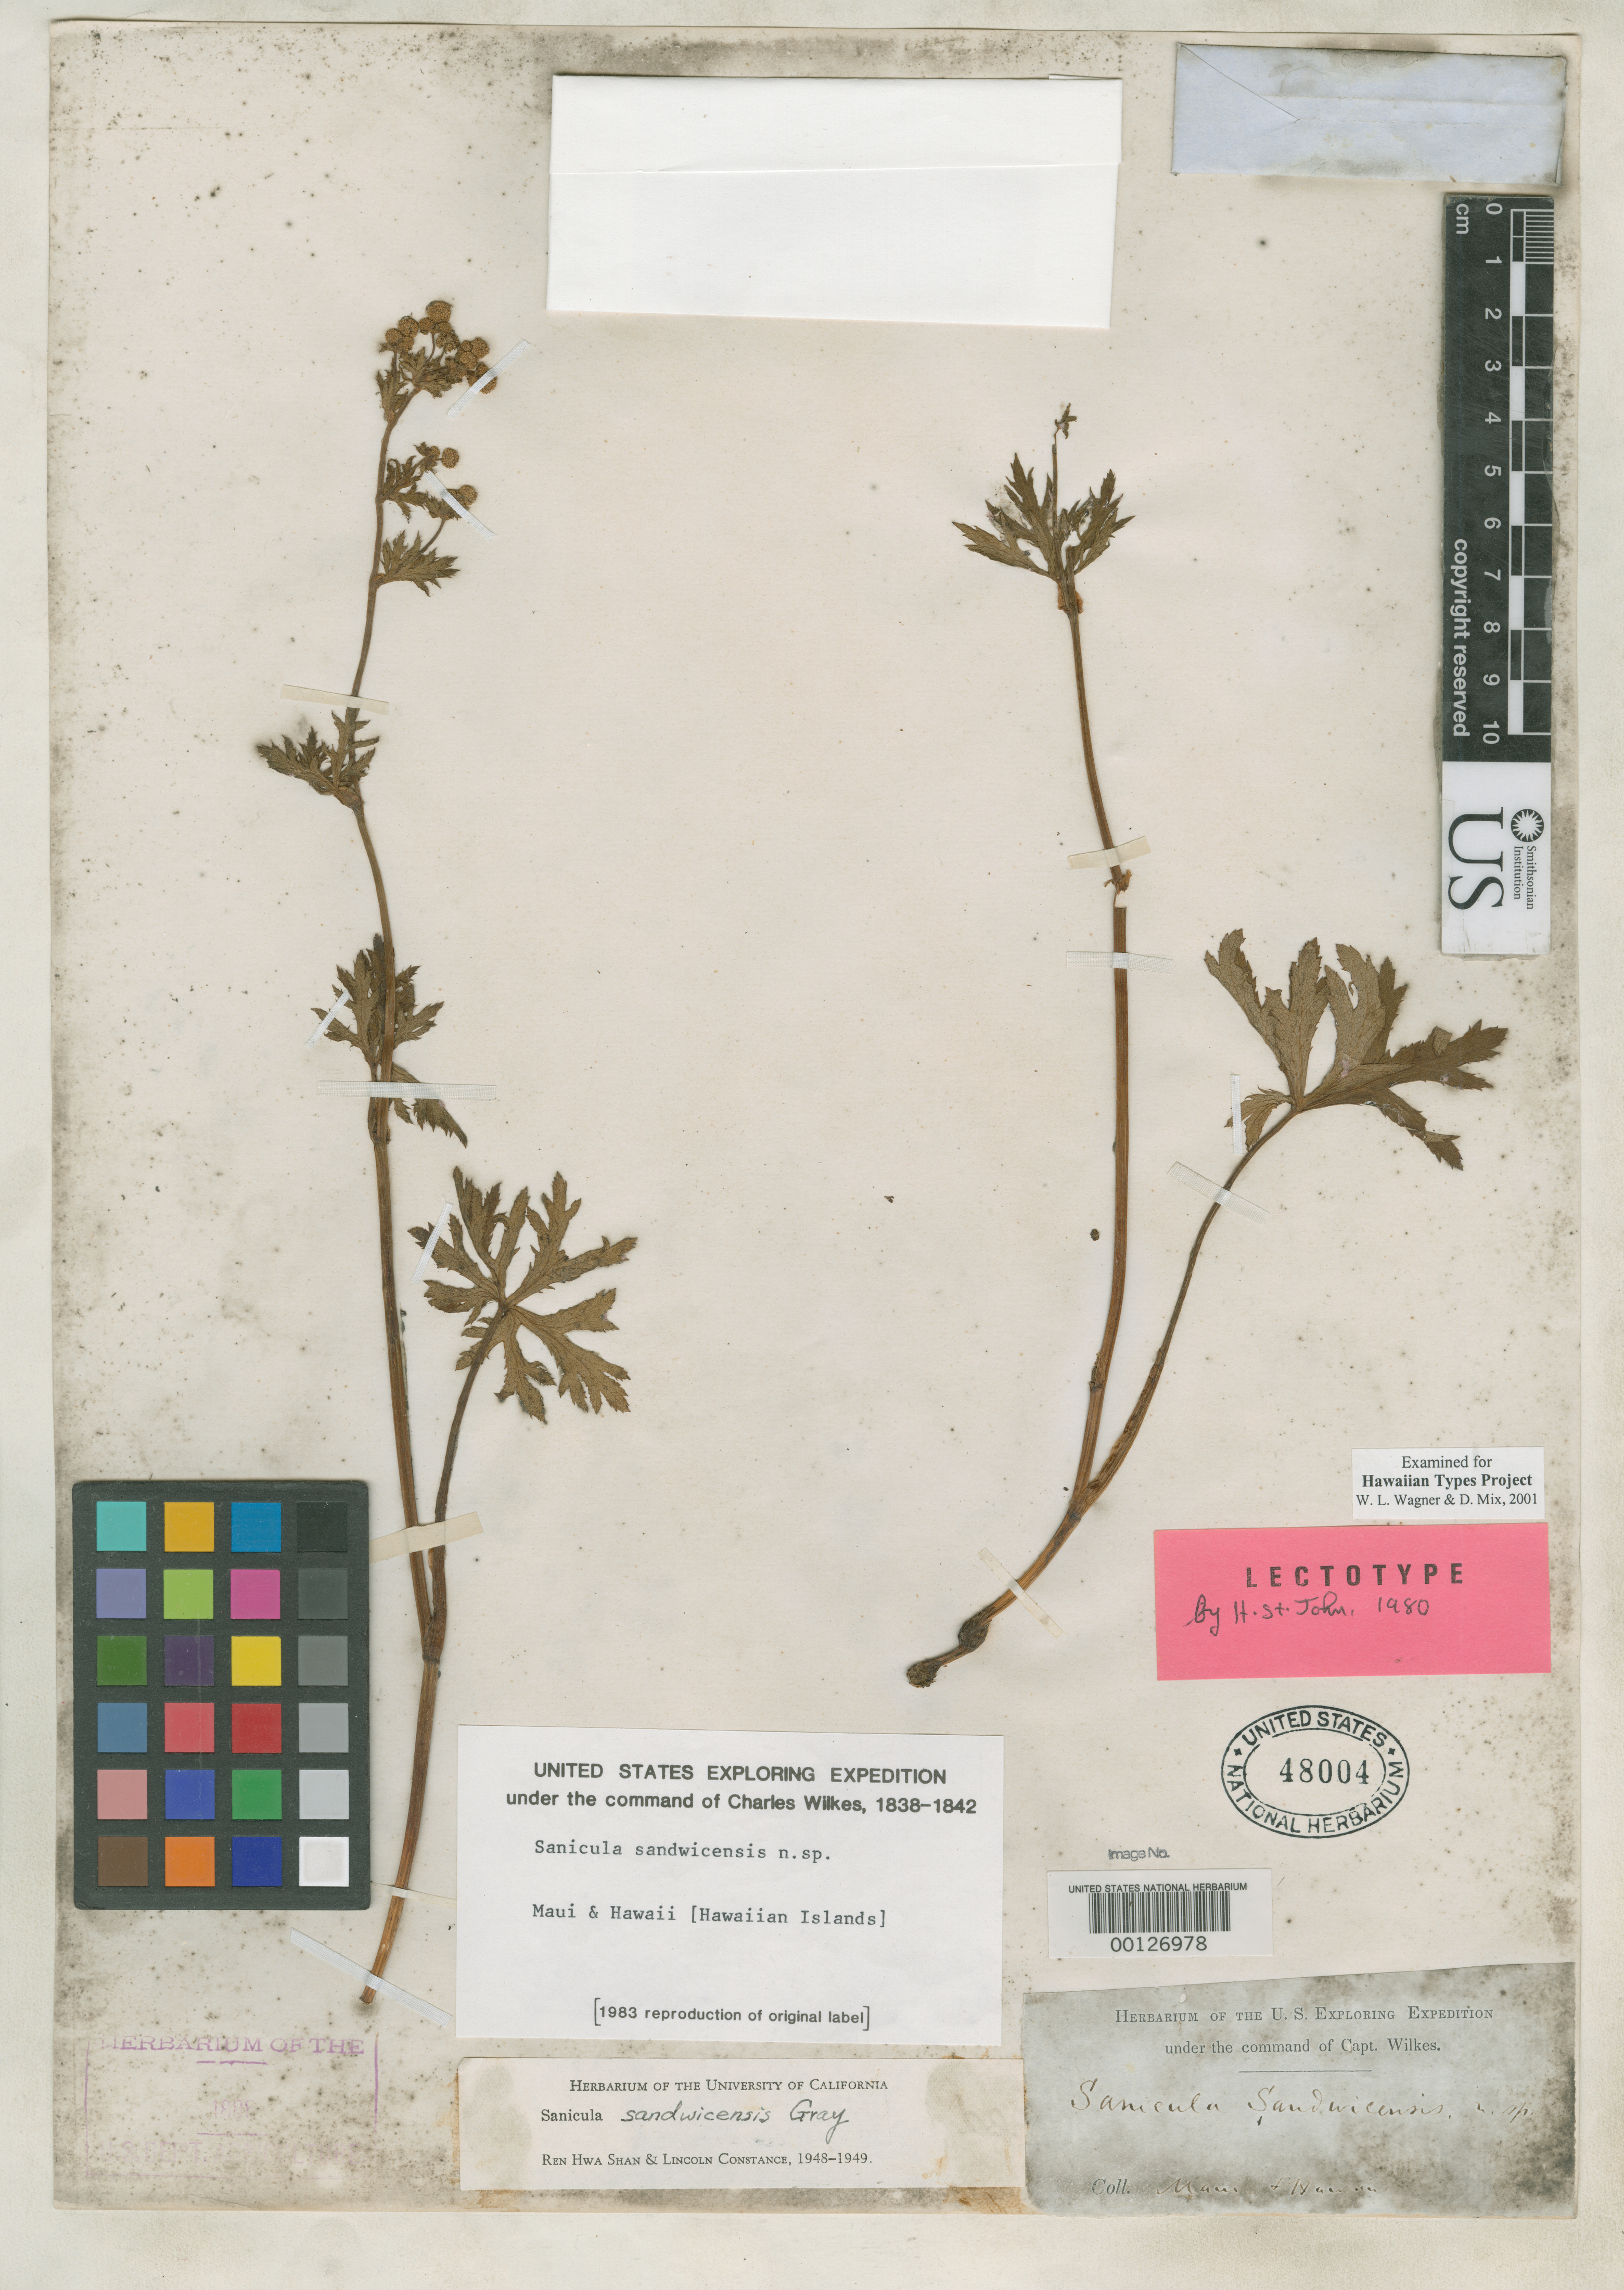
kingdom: Plantae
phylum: Tracheophyta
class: Magnoliopsida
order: Apiales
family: Apiaceae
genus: Sanicula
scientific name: Sanicula sandwicensis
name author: A. Gray in Wilkes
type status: Type Collection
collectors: Wilkes Explor. Exped.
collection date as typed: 1838 to -- --- 1842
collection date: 1838/1842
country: United States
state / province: Hawaii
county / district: Maui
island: Maui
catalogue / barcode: US 48004